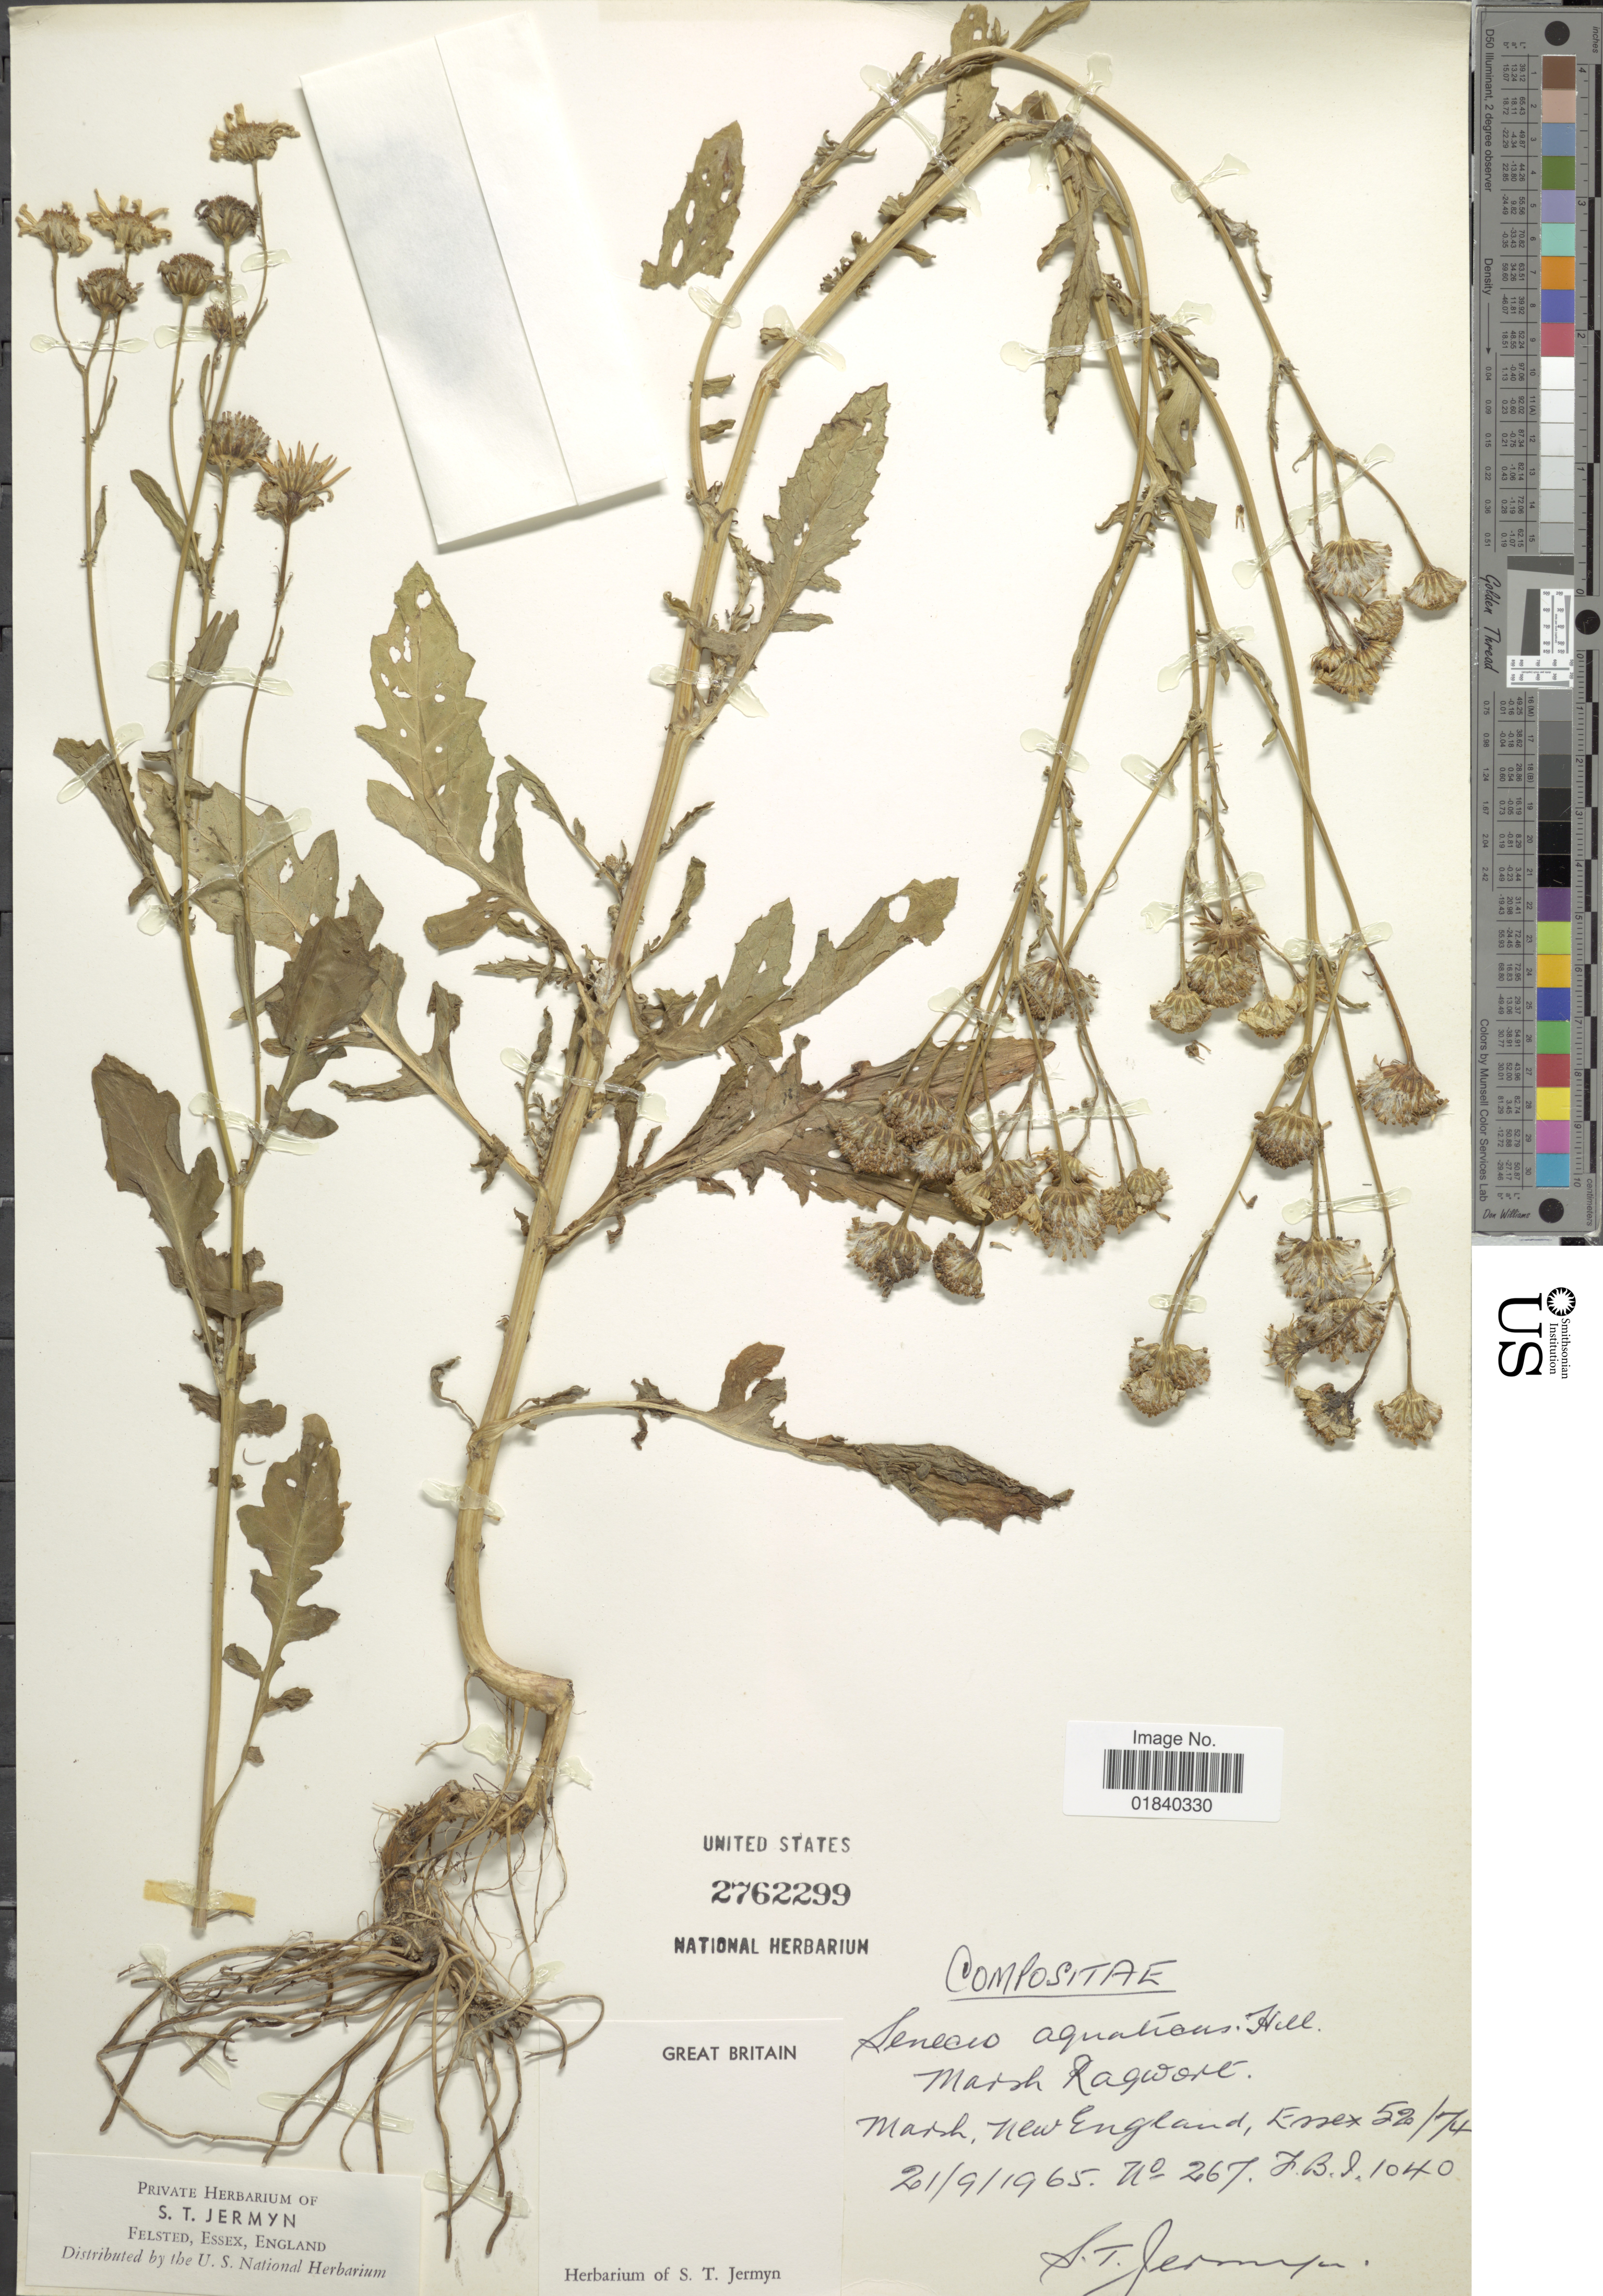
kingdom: Plantae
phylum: Tracheophyta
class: Magnoliopsida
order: Asterales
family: Asteraceae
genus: Senecio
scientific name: Senecio aquaticus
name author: Huds.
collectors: S. Jermyn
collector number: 267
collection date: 1965-09-21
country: United Kingdom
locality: Marsh, New England, Essex. Great Britain.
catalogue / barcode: US 2762299